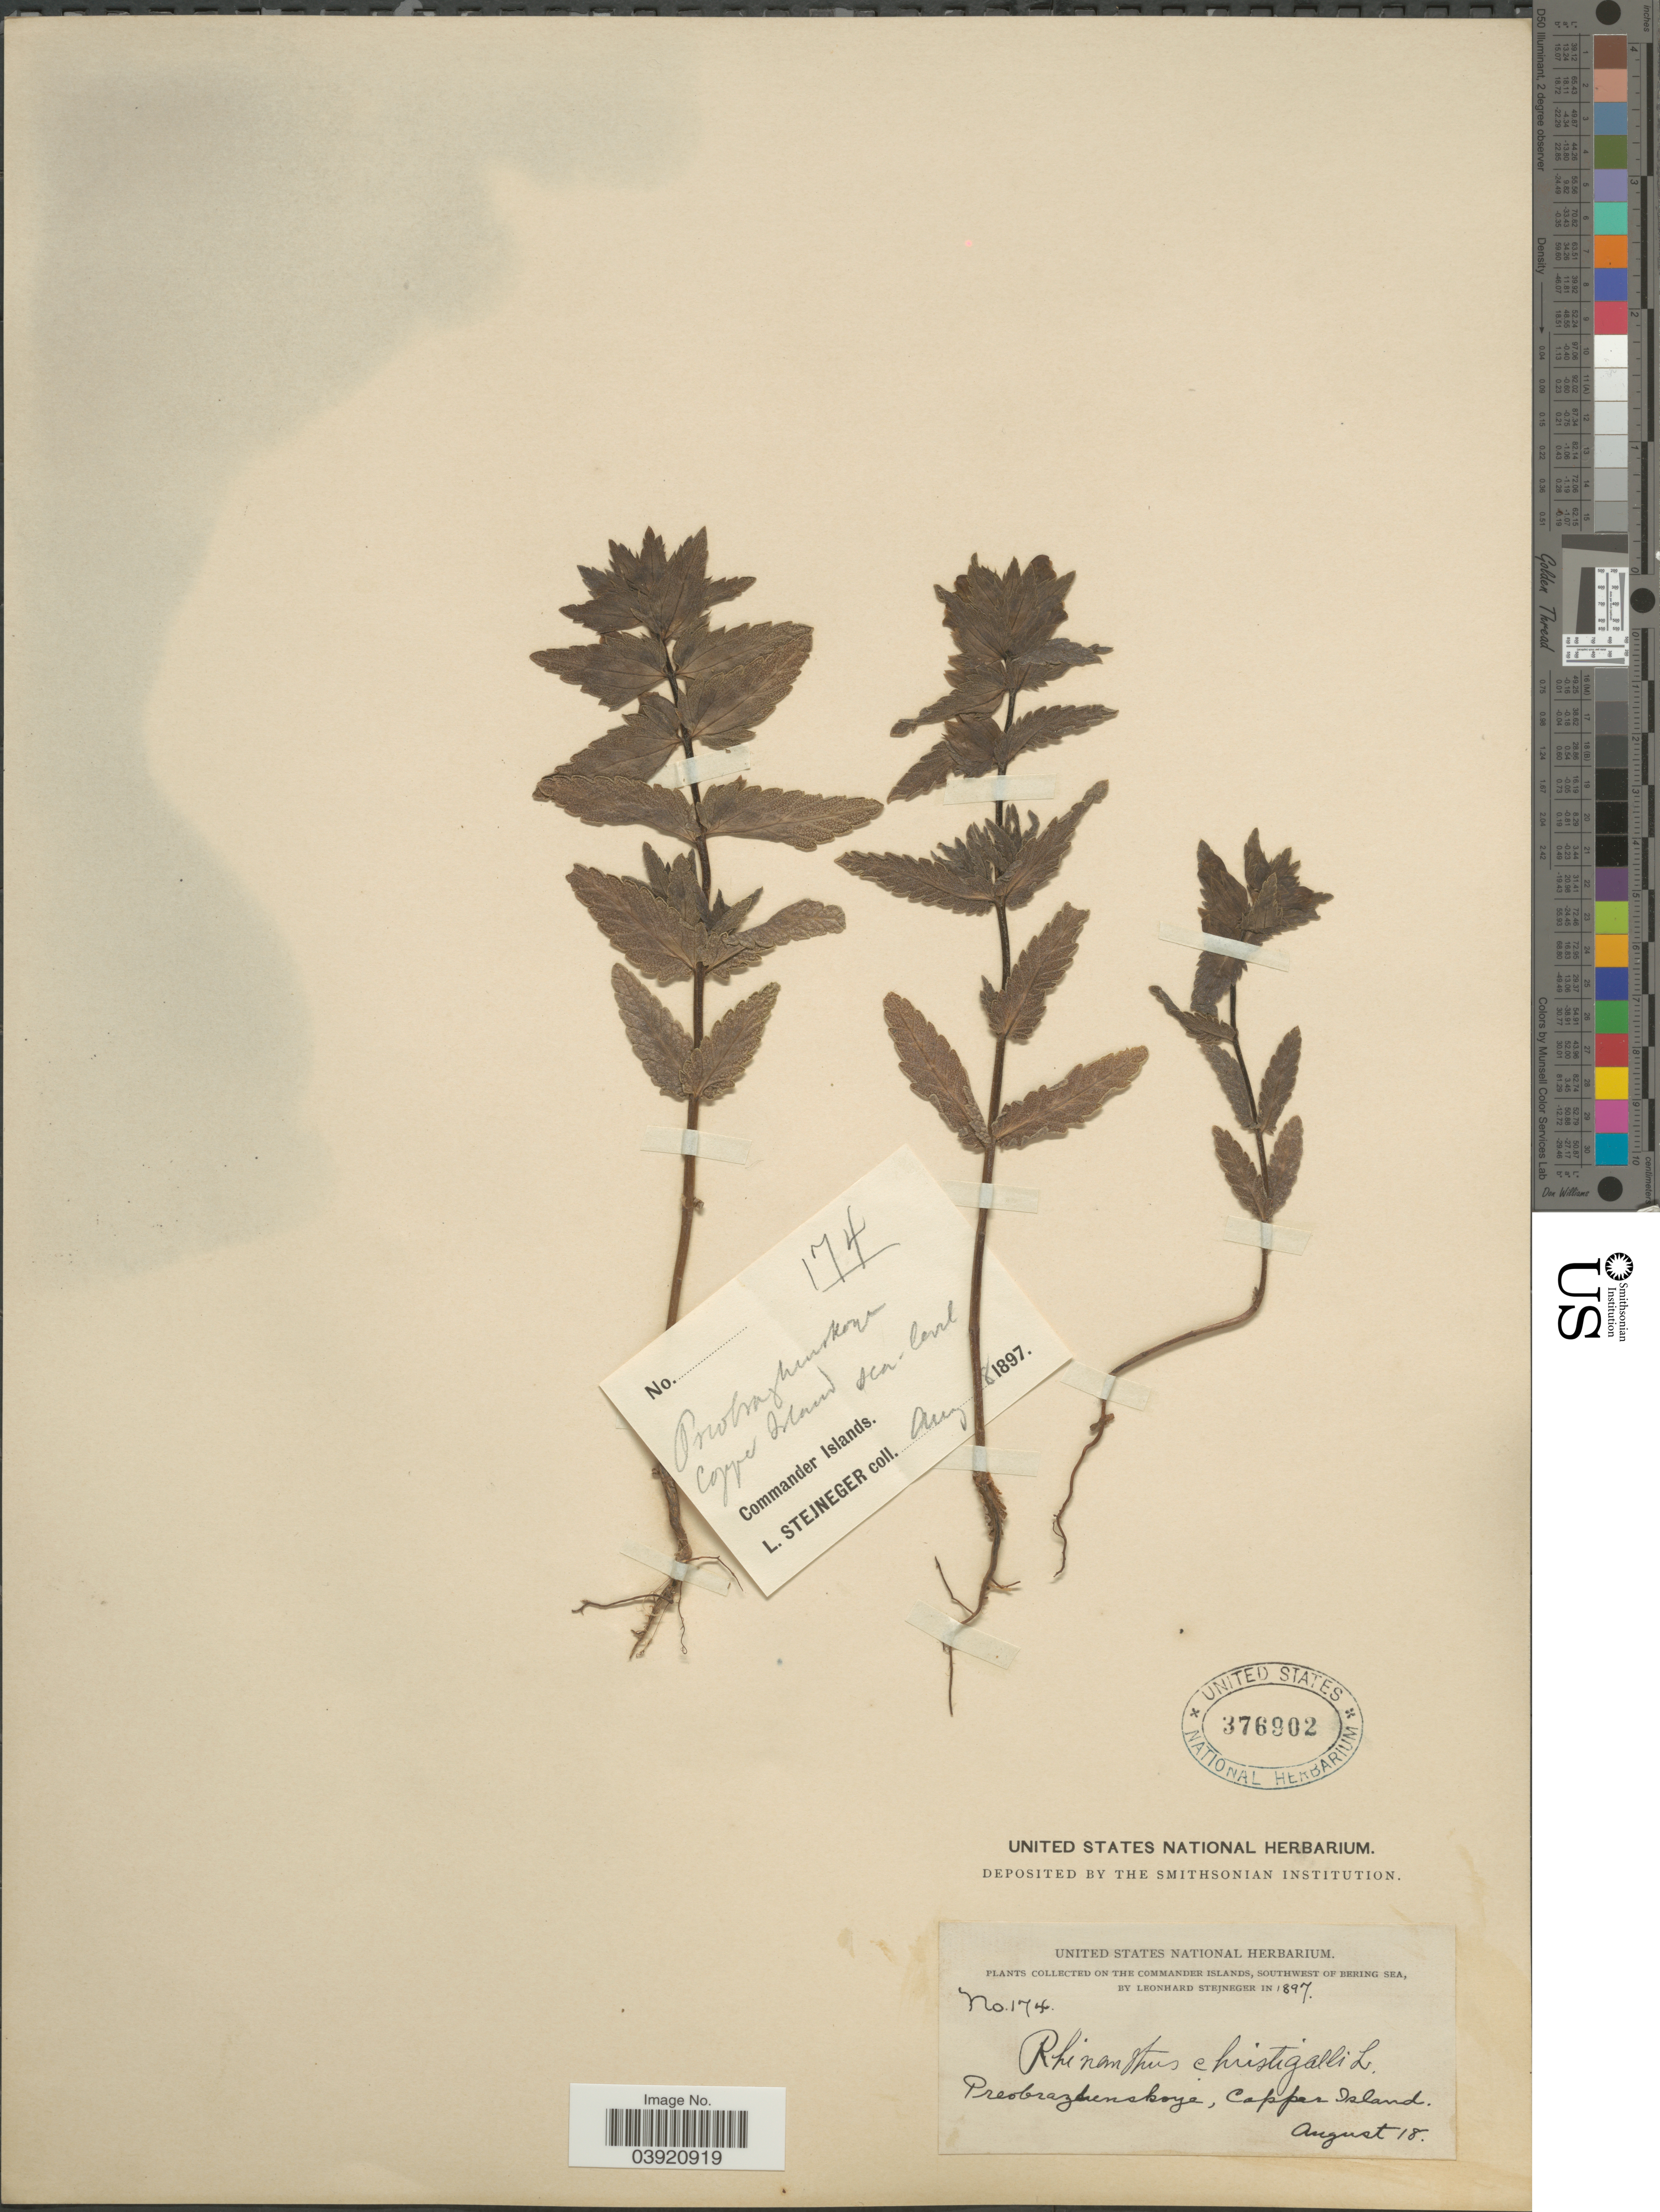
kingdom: Plantae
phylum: Tracheophyta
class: Magnoliopsida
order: Lamiales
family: Orobanchaceae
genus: Rhinanthus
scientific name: Rhinanthus minor subsp. groenlandicus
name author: (Chabert) Neum.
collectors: L. Stejneger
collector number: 174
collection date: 1897-08-18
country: Russian Federation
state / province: Kamchatka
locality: On the Commander Islands, Southwest of Bering Sea. Preobrazhenskoye, Copper Island.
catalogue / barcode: US 376902